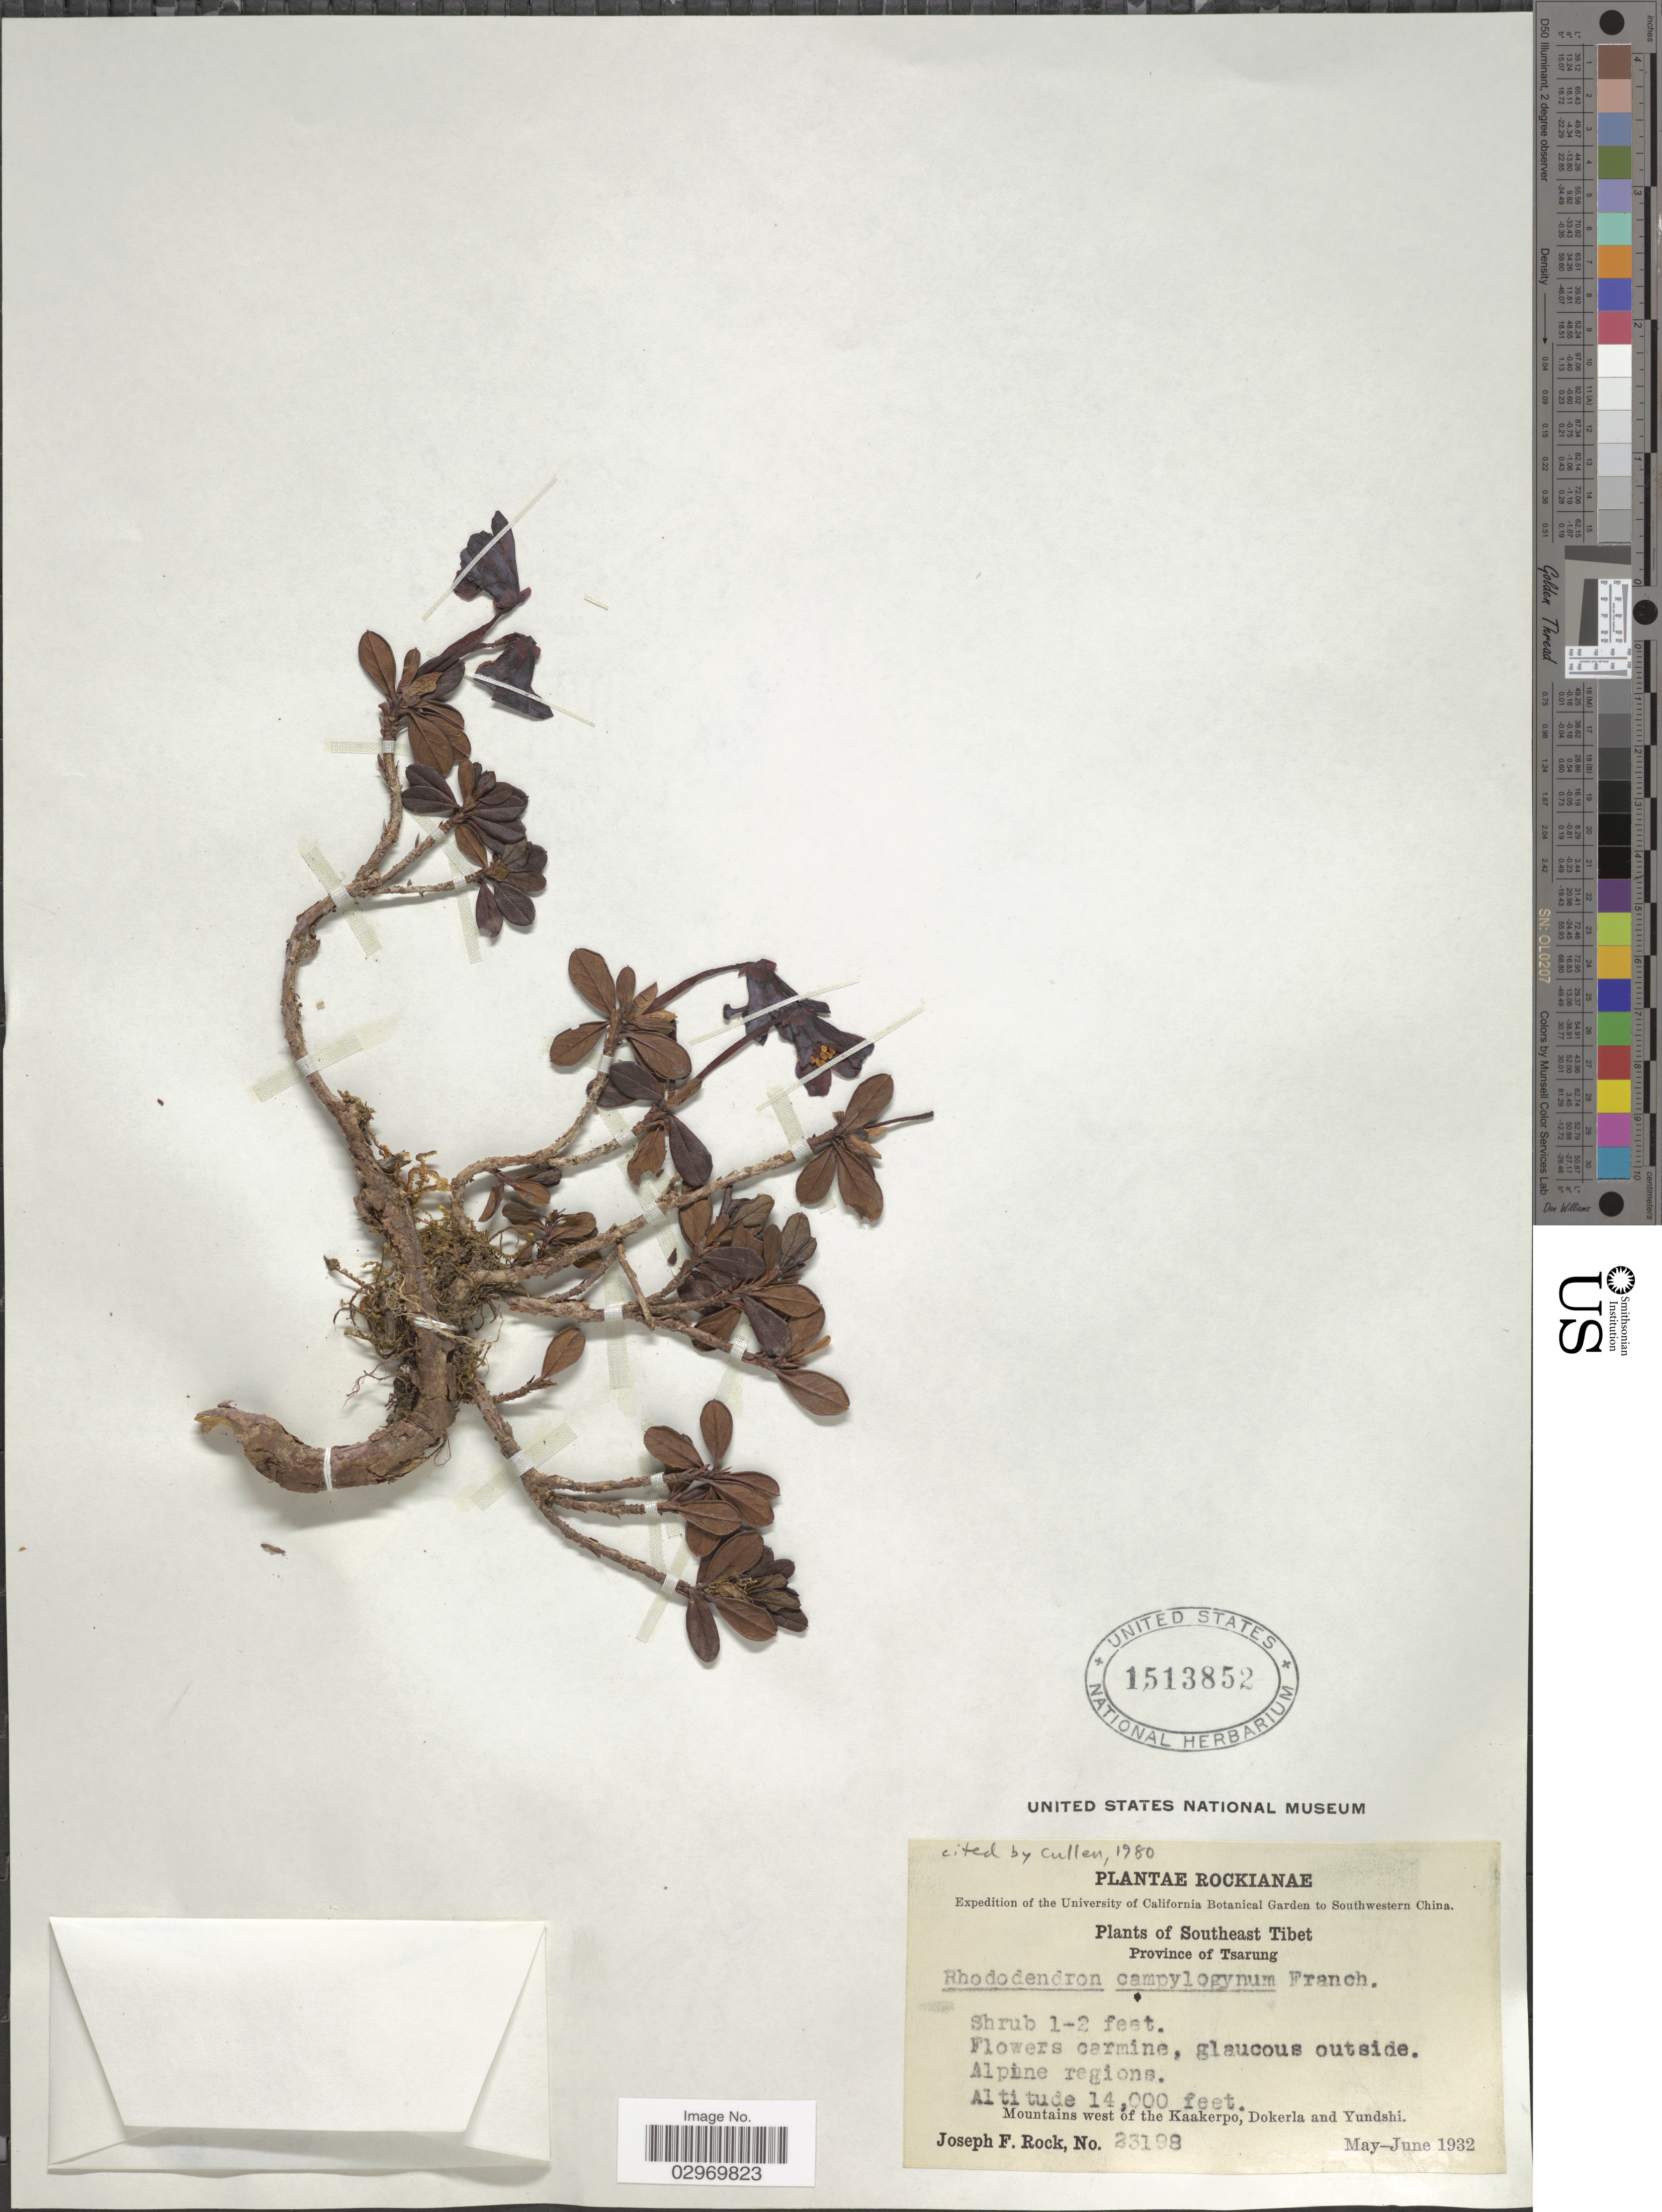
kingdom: Plantae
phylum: Tracheophyta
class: Magnoliopsida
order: Ericales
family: Ericaceae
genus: Rhododendron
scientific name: Rhododendron campylogynum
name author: Franch.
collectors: J. F. Rock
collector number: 23198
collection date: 1932-05/1932-06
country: China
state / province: Xizang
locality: Southwestern China. Southeast Tibet. Province of Tsarung. Alpine regions. Mountains west of the Kaakerpo, Dokerla and Yundshi.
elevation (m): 4267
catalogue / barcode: US 1513852